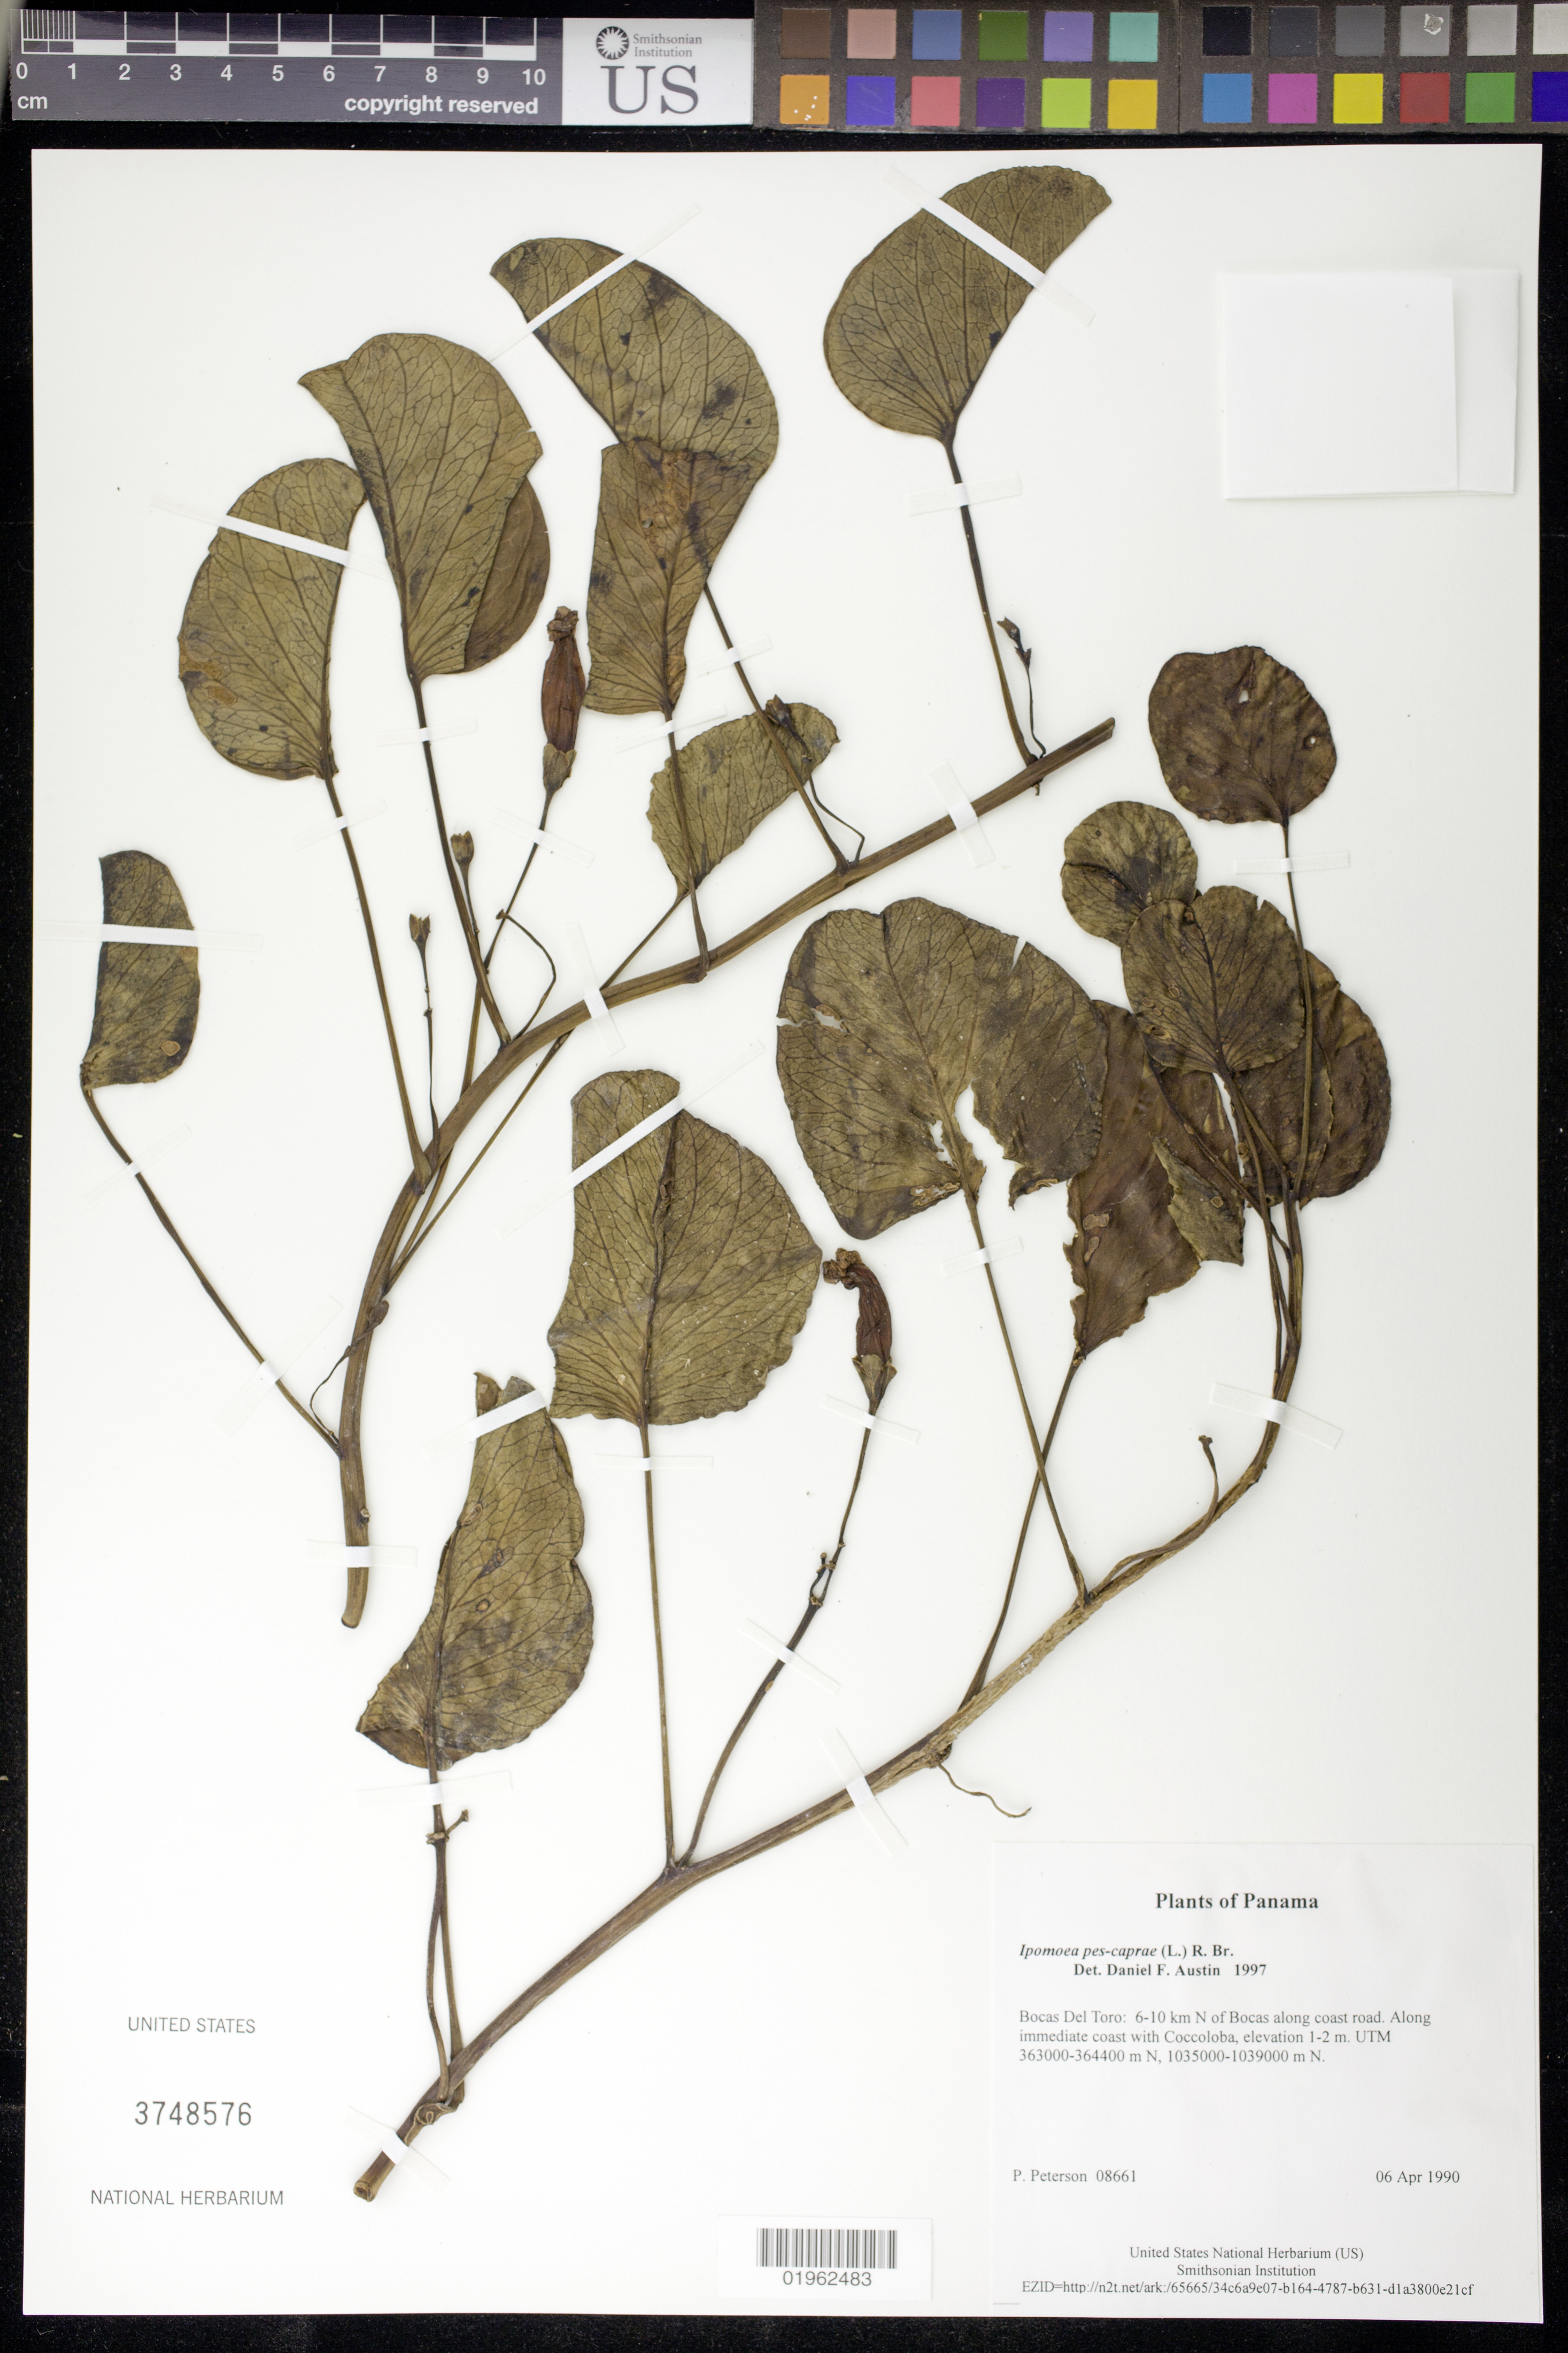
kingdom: Plantae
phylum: Tracheophyta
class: Magnoliopsida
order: Solanales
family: Convolvulaceae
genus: Ipomoea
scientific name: Ipomoea pes-caprae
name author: (L.) R. Br.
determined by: Austin, D. F.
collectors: P. M. Peterson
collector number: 08661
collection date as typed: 06 Apr 1990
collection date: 1990-04-06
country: Panama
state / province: Bocas del Toro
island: Colón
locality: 6-10 km N of Bocas along coast road.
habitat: Along immediate coast with Coccoloba, elevation 1-2 m. UTM 363000-364400 m N, 1035000-1039000 m N.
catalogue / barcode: US 3748576